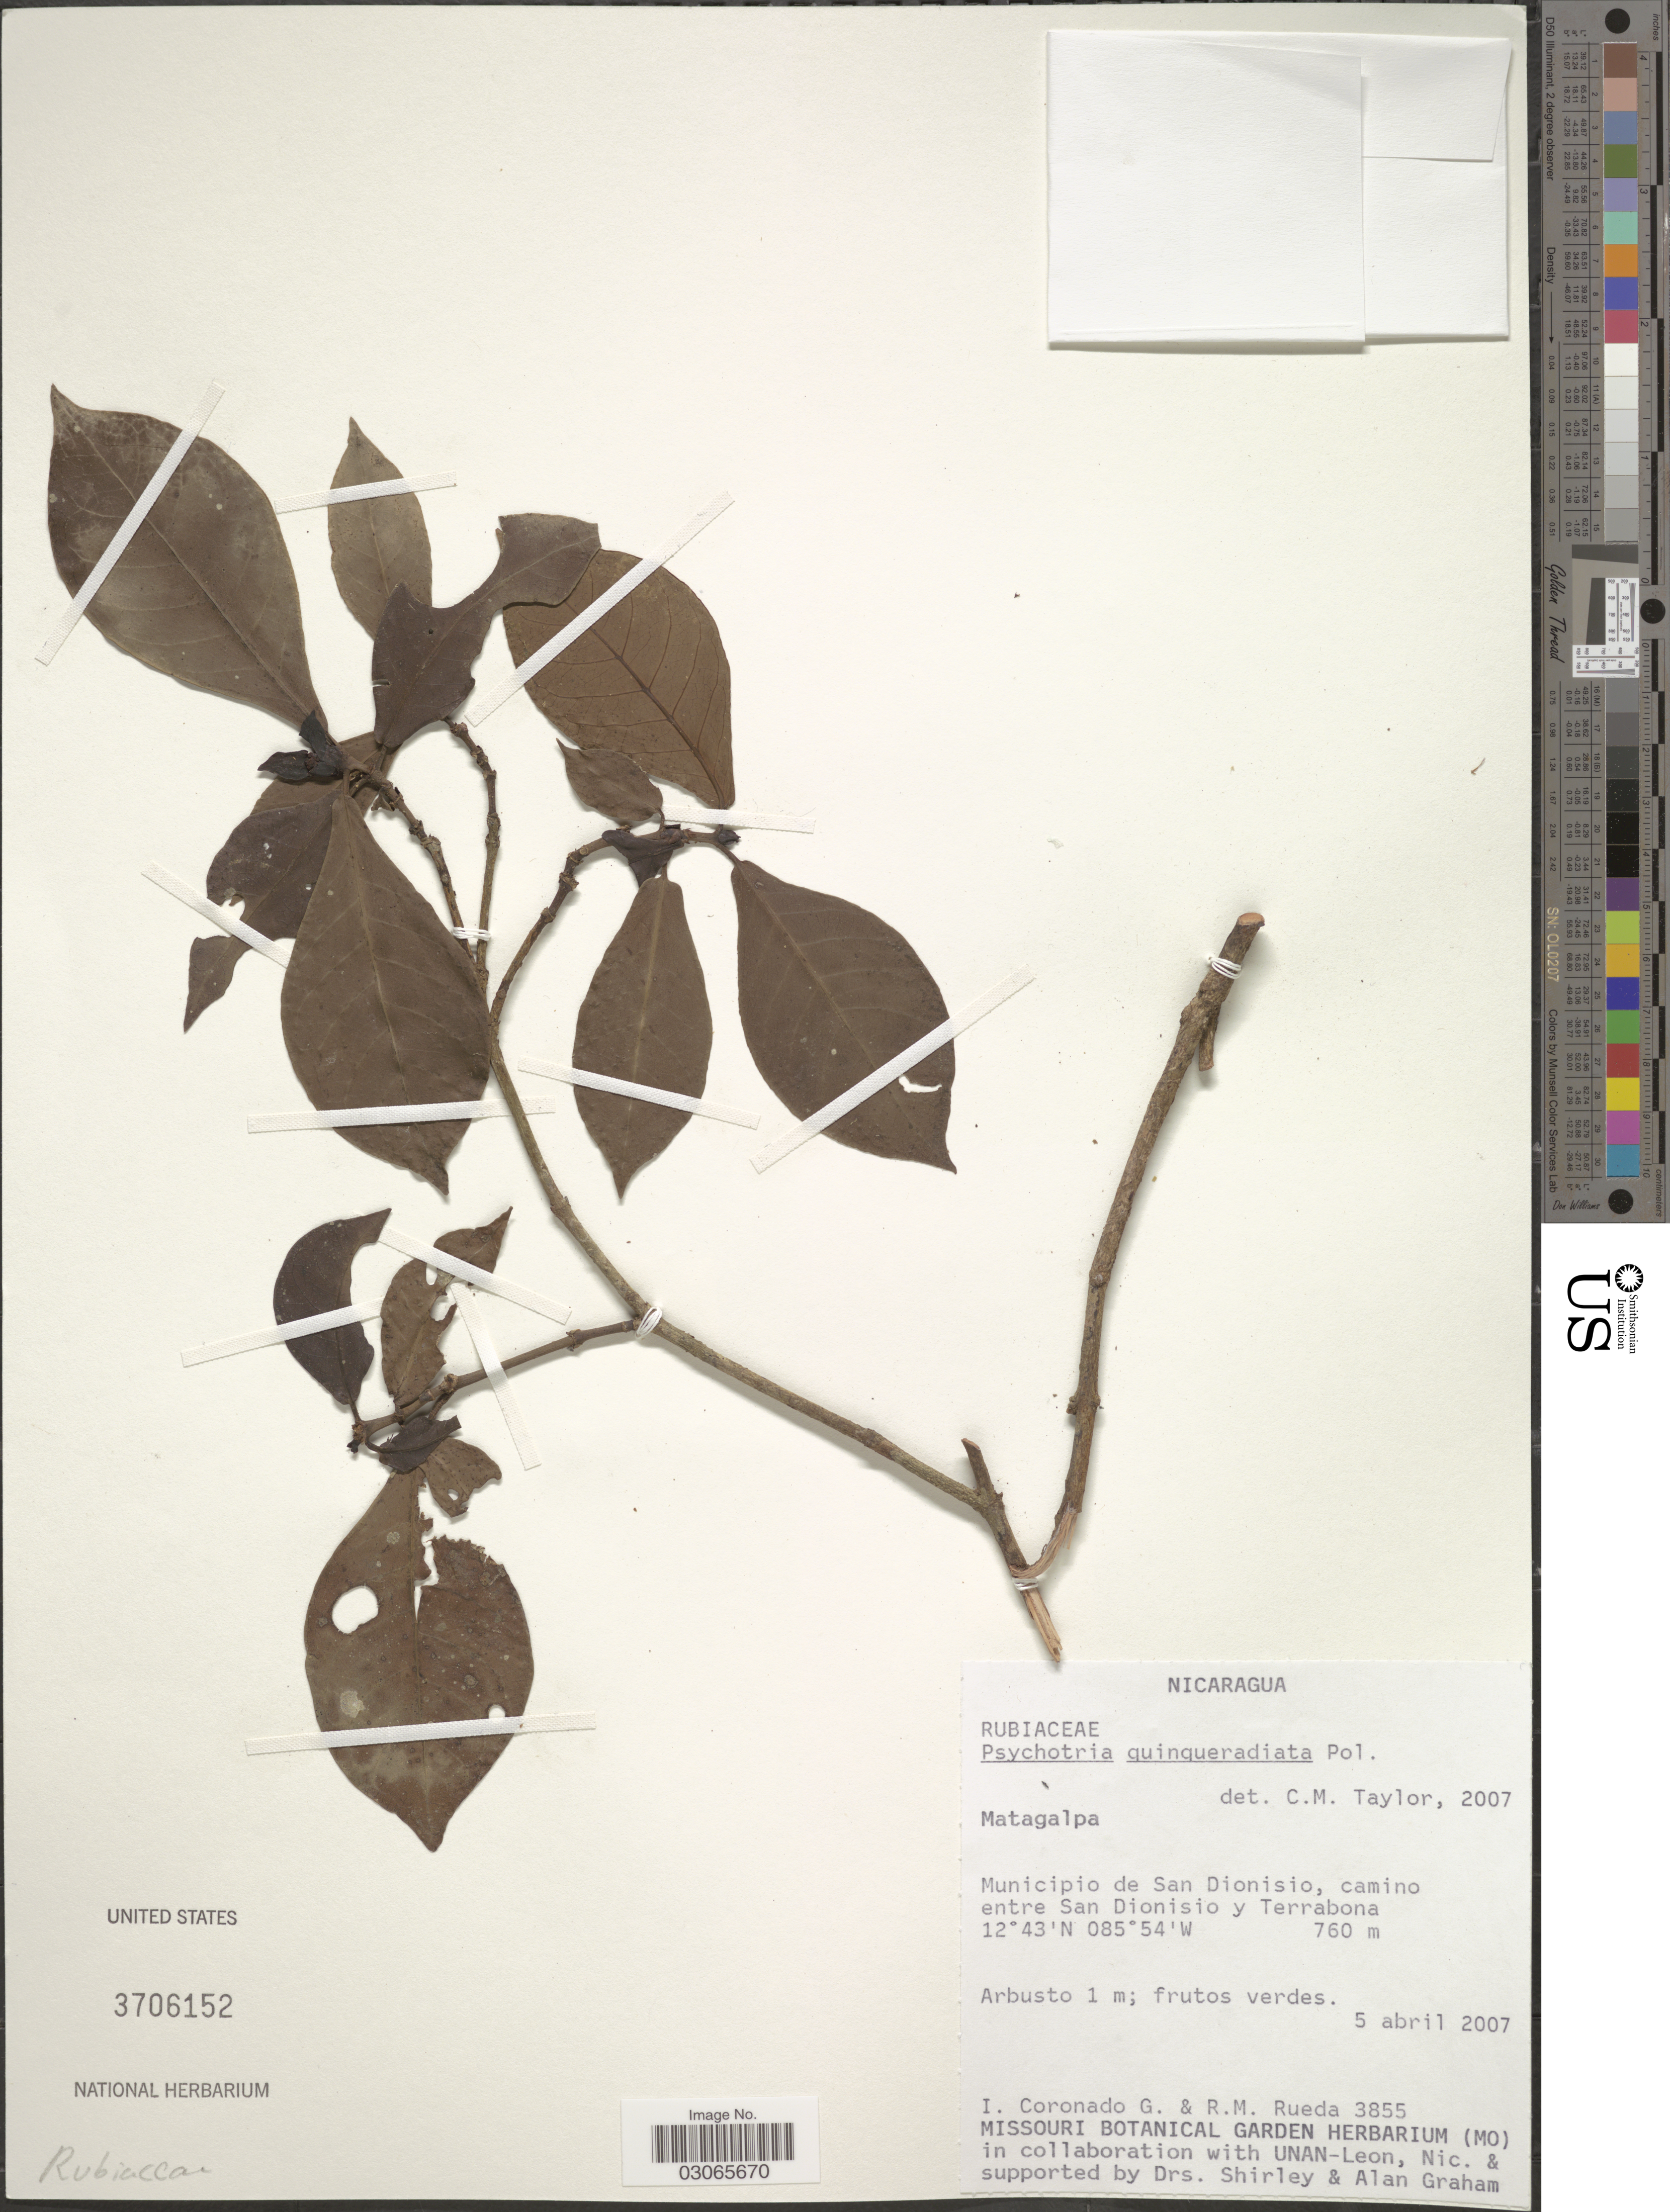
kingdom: Plantae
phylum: Tracheophyta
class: Magnoliopsida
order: Gentianales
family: Rubiaceae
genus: Psychotria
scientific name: Psychotria quinqueradiata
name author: Pol.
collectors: I. Coronado & R. Rueda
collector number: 3855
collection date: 2007-04-05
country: Nicaragua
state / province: Matagalpa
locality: Municipio de San Dionisio, camino entre San Dionisio y Terrabona.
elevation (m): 760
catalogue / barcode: US 3706152